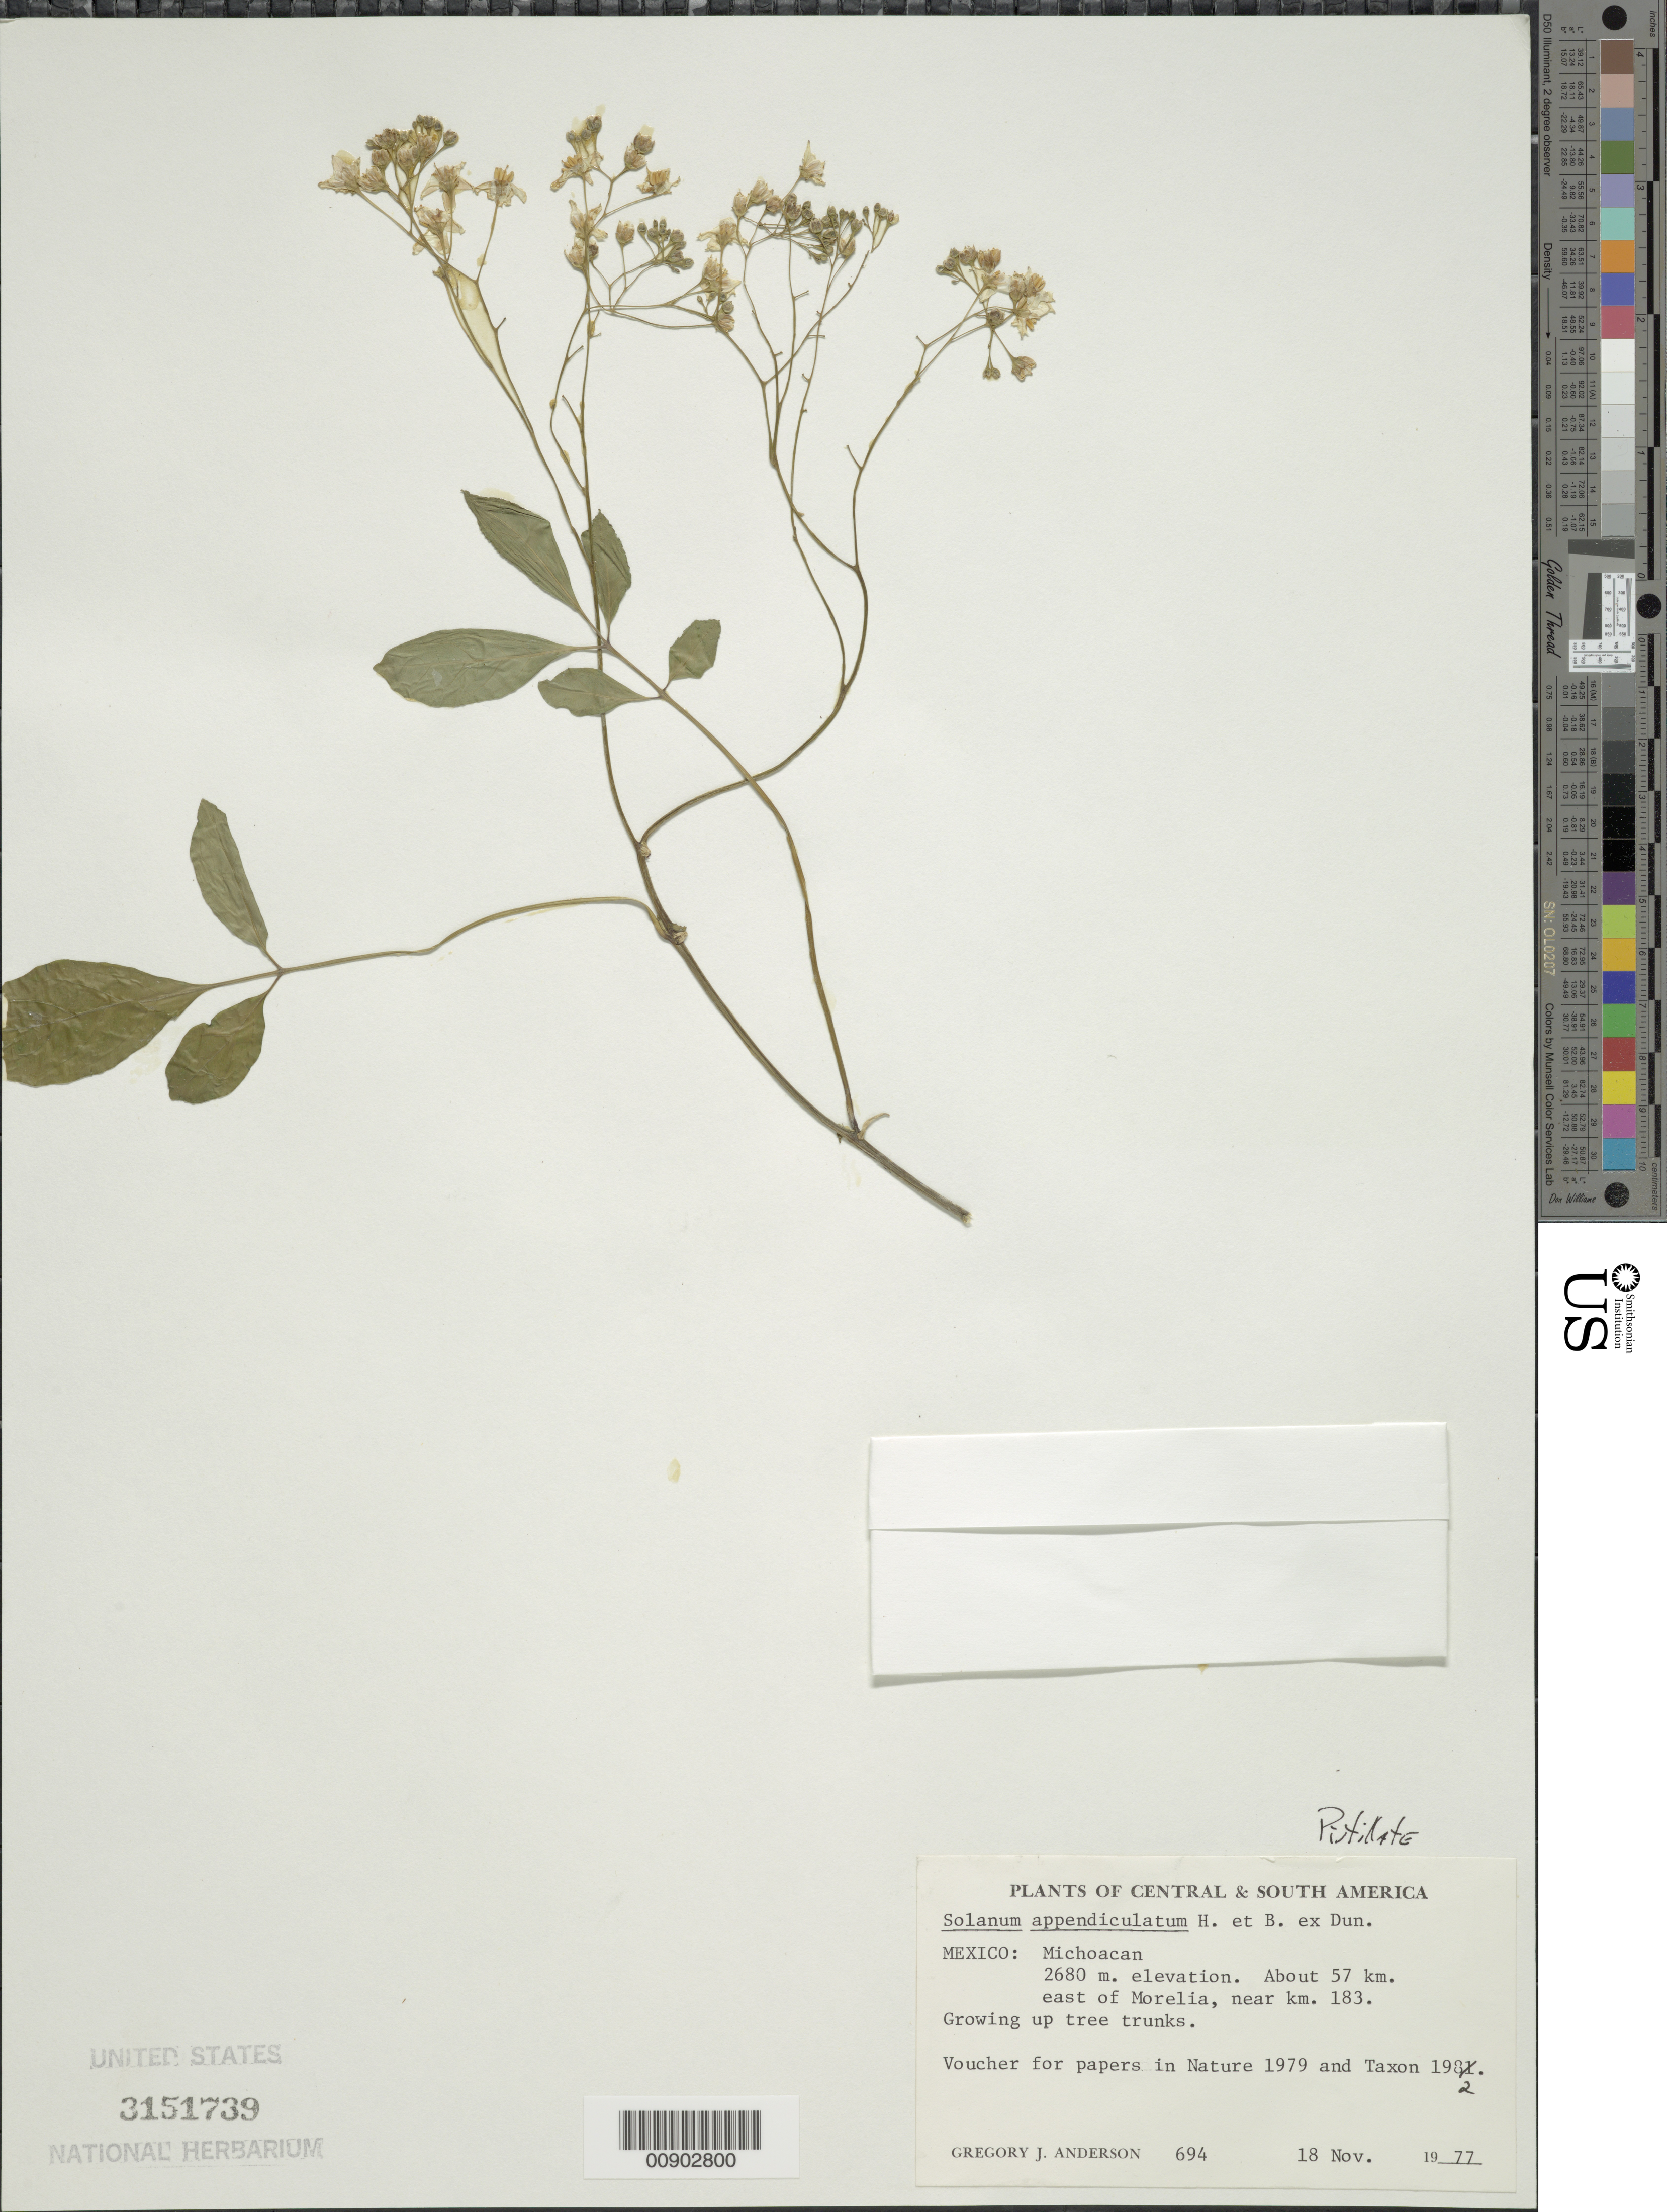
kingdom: Plantae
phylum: Tracheophyta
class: Magnoliopsida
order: Solanales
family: Solanaceae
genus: Solanum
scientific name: Solanum appendiculatum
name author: Humb. & Bonpl. ex Dunal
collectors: G. J. Anderson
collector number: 694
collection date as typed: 18 Nov 1977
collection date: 1977-11-18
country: Mexico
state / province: Michoacán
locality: About 57 km. E of Morelia, near km. 183.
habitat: Growing up tree trunks.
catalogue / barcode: US 3151739